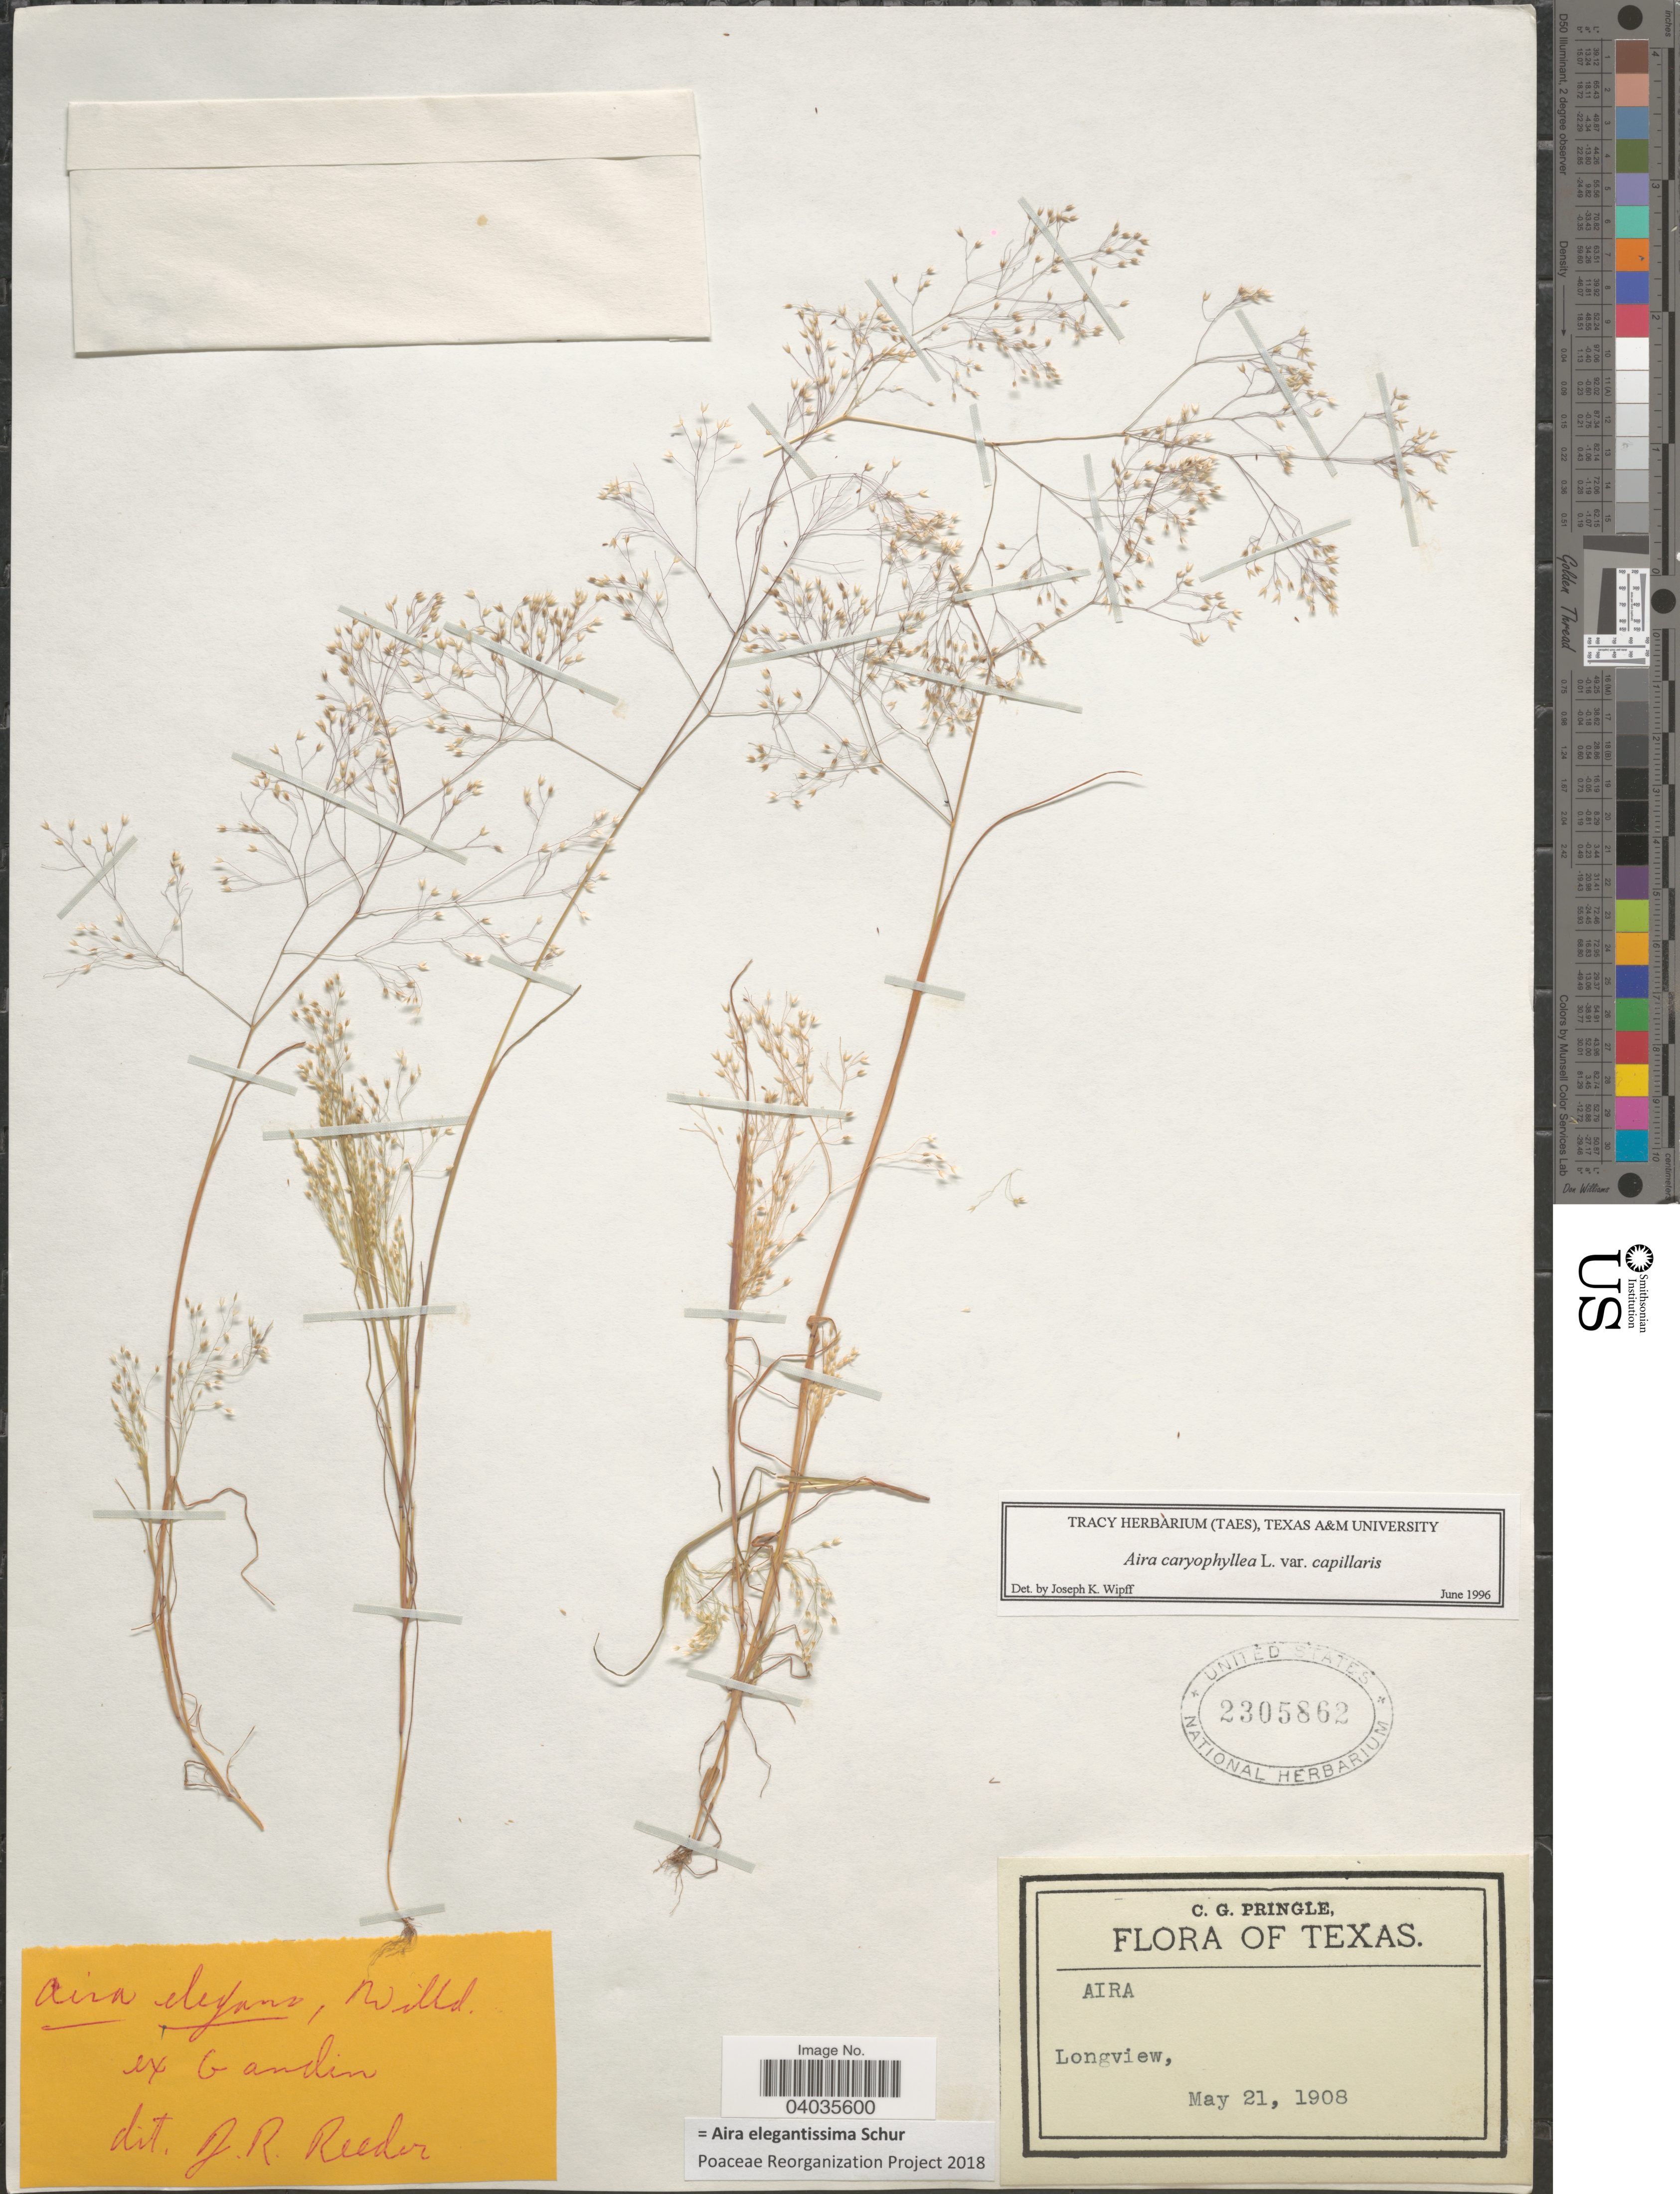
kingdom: Plantae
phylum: Tracheophyta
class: Liliopsida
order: Poales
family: Poaceae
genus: Aira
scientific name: Aira elegantissima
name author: Schur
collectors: C. G. Pringle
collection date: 1908-05-21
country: United States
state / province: Texas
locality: Longview.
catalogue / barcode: US 2305862